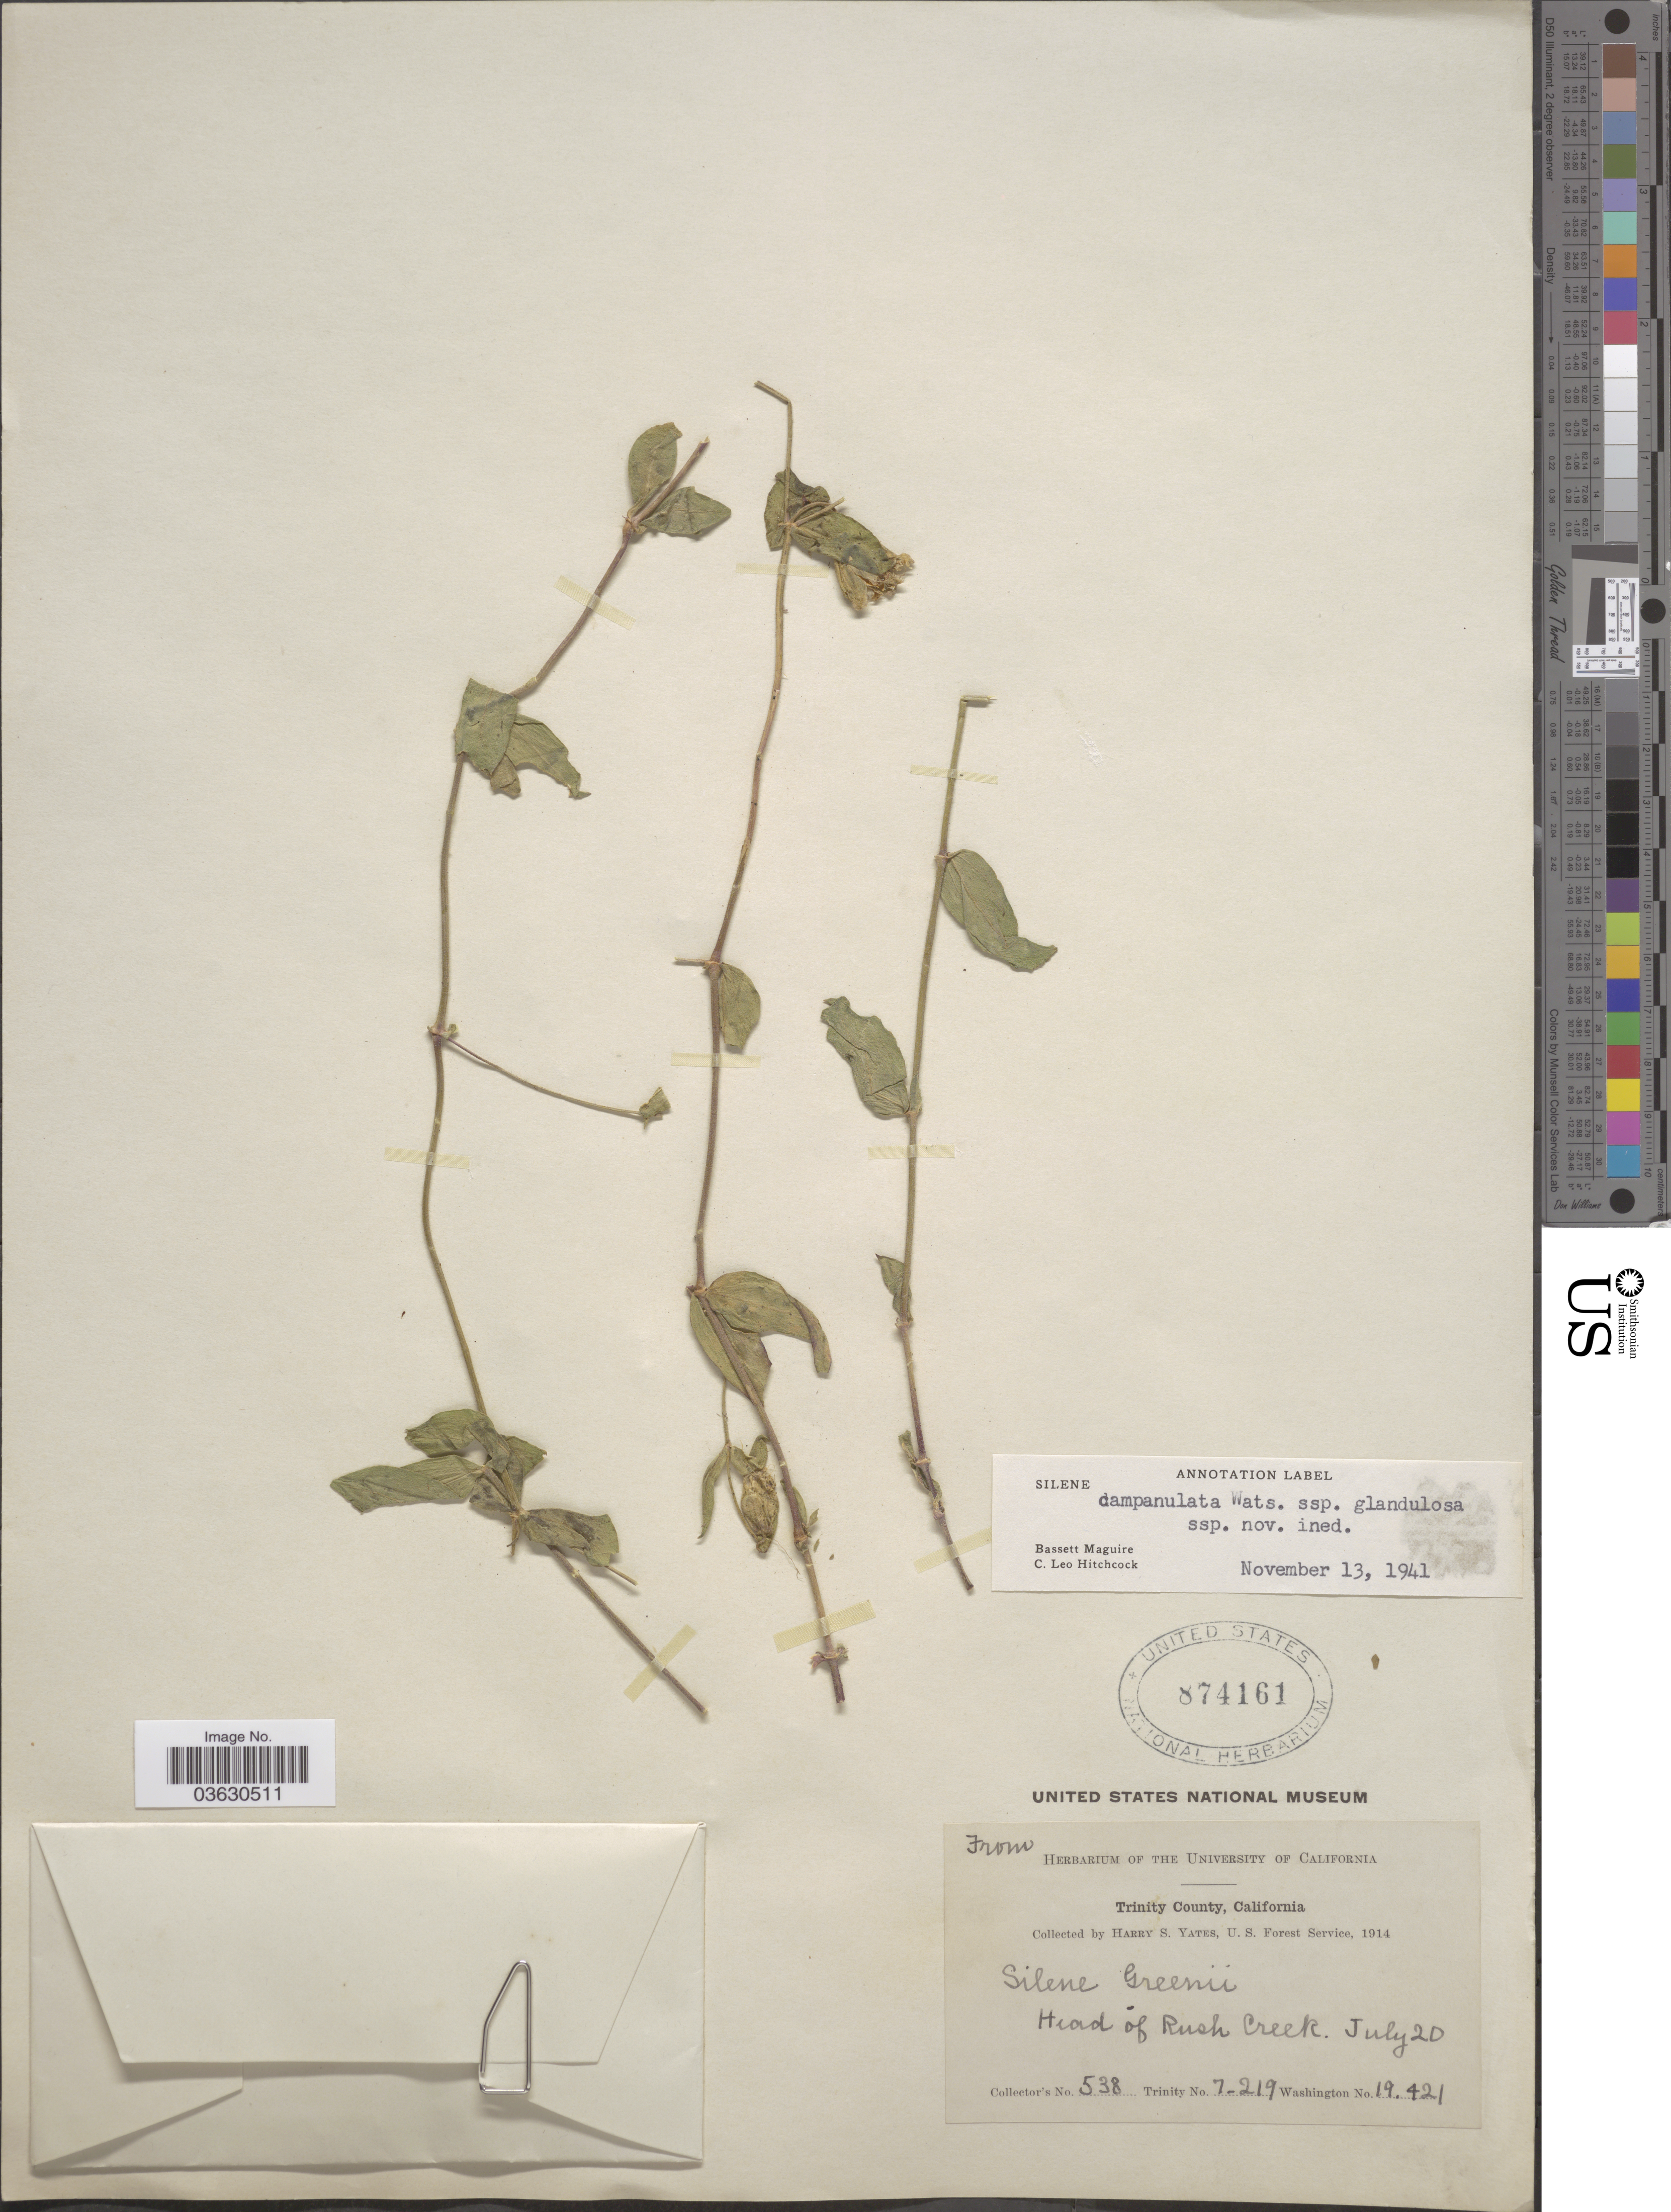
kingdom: Plantae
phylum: Tracheophyta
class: Magnoliopsida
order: Caryophyllales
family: Caryophyllaceae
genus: Silene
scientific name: Silene campanulata subsp. glandulosa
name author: C.L. Hitchc. & Maguire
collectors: H. S. Yates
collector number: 538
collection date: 1914-07-20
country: United States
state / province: California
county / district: Trinity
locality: Trinity County. Head of Rush Creek.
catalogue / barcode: US 874161